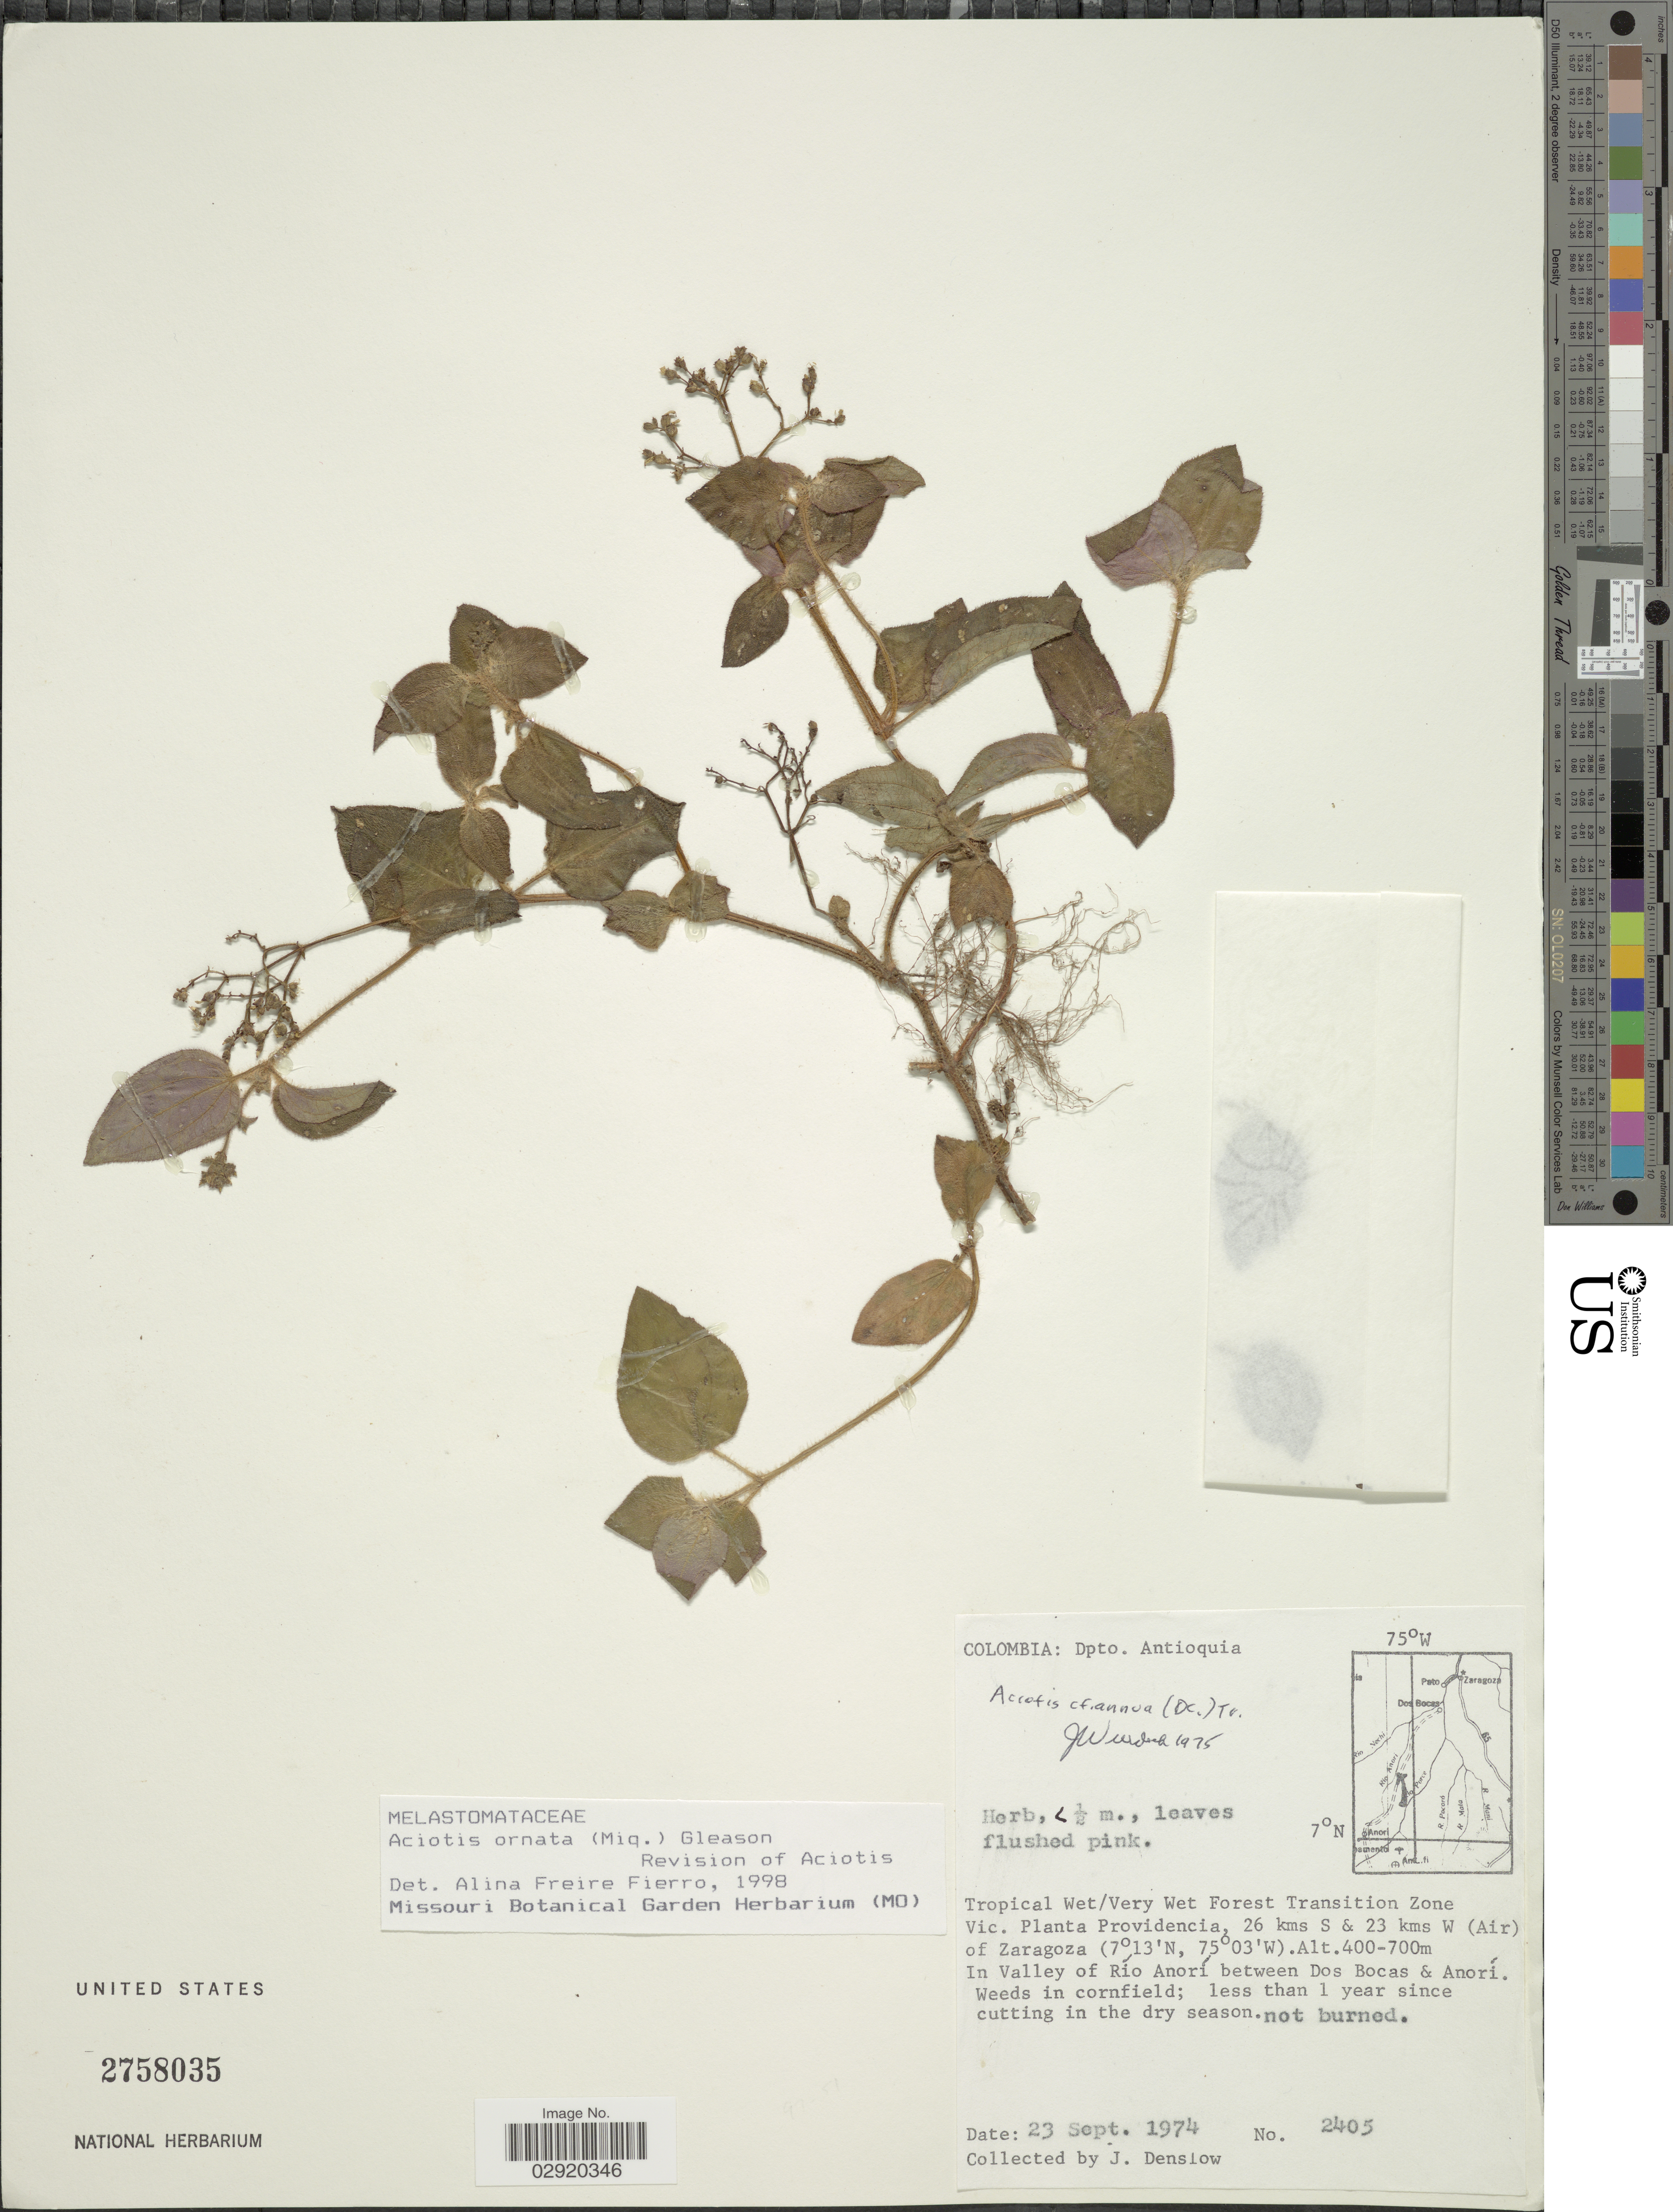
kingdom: Plantae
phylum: Tracheophyta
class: Magnoliopsida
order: Myrtales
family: Melastomataceae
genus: Aciotis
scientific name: Aciotis ornata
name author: (Miq.) Gleason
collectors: J. Denslow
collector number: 2405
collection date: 1974-09-23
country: Colombia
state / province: Antioquia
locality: Dpto. Antioquia. Tropical Wet/ Very Wet Forest Transition Zone Vic. Planta Providencia, 26 kms S & 23 kms W (Air) of Zarazoga. In Valley of Río Anorí between Dos Bocas & Anorí.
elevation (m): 400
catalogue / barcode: US 2758035